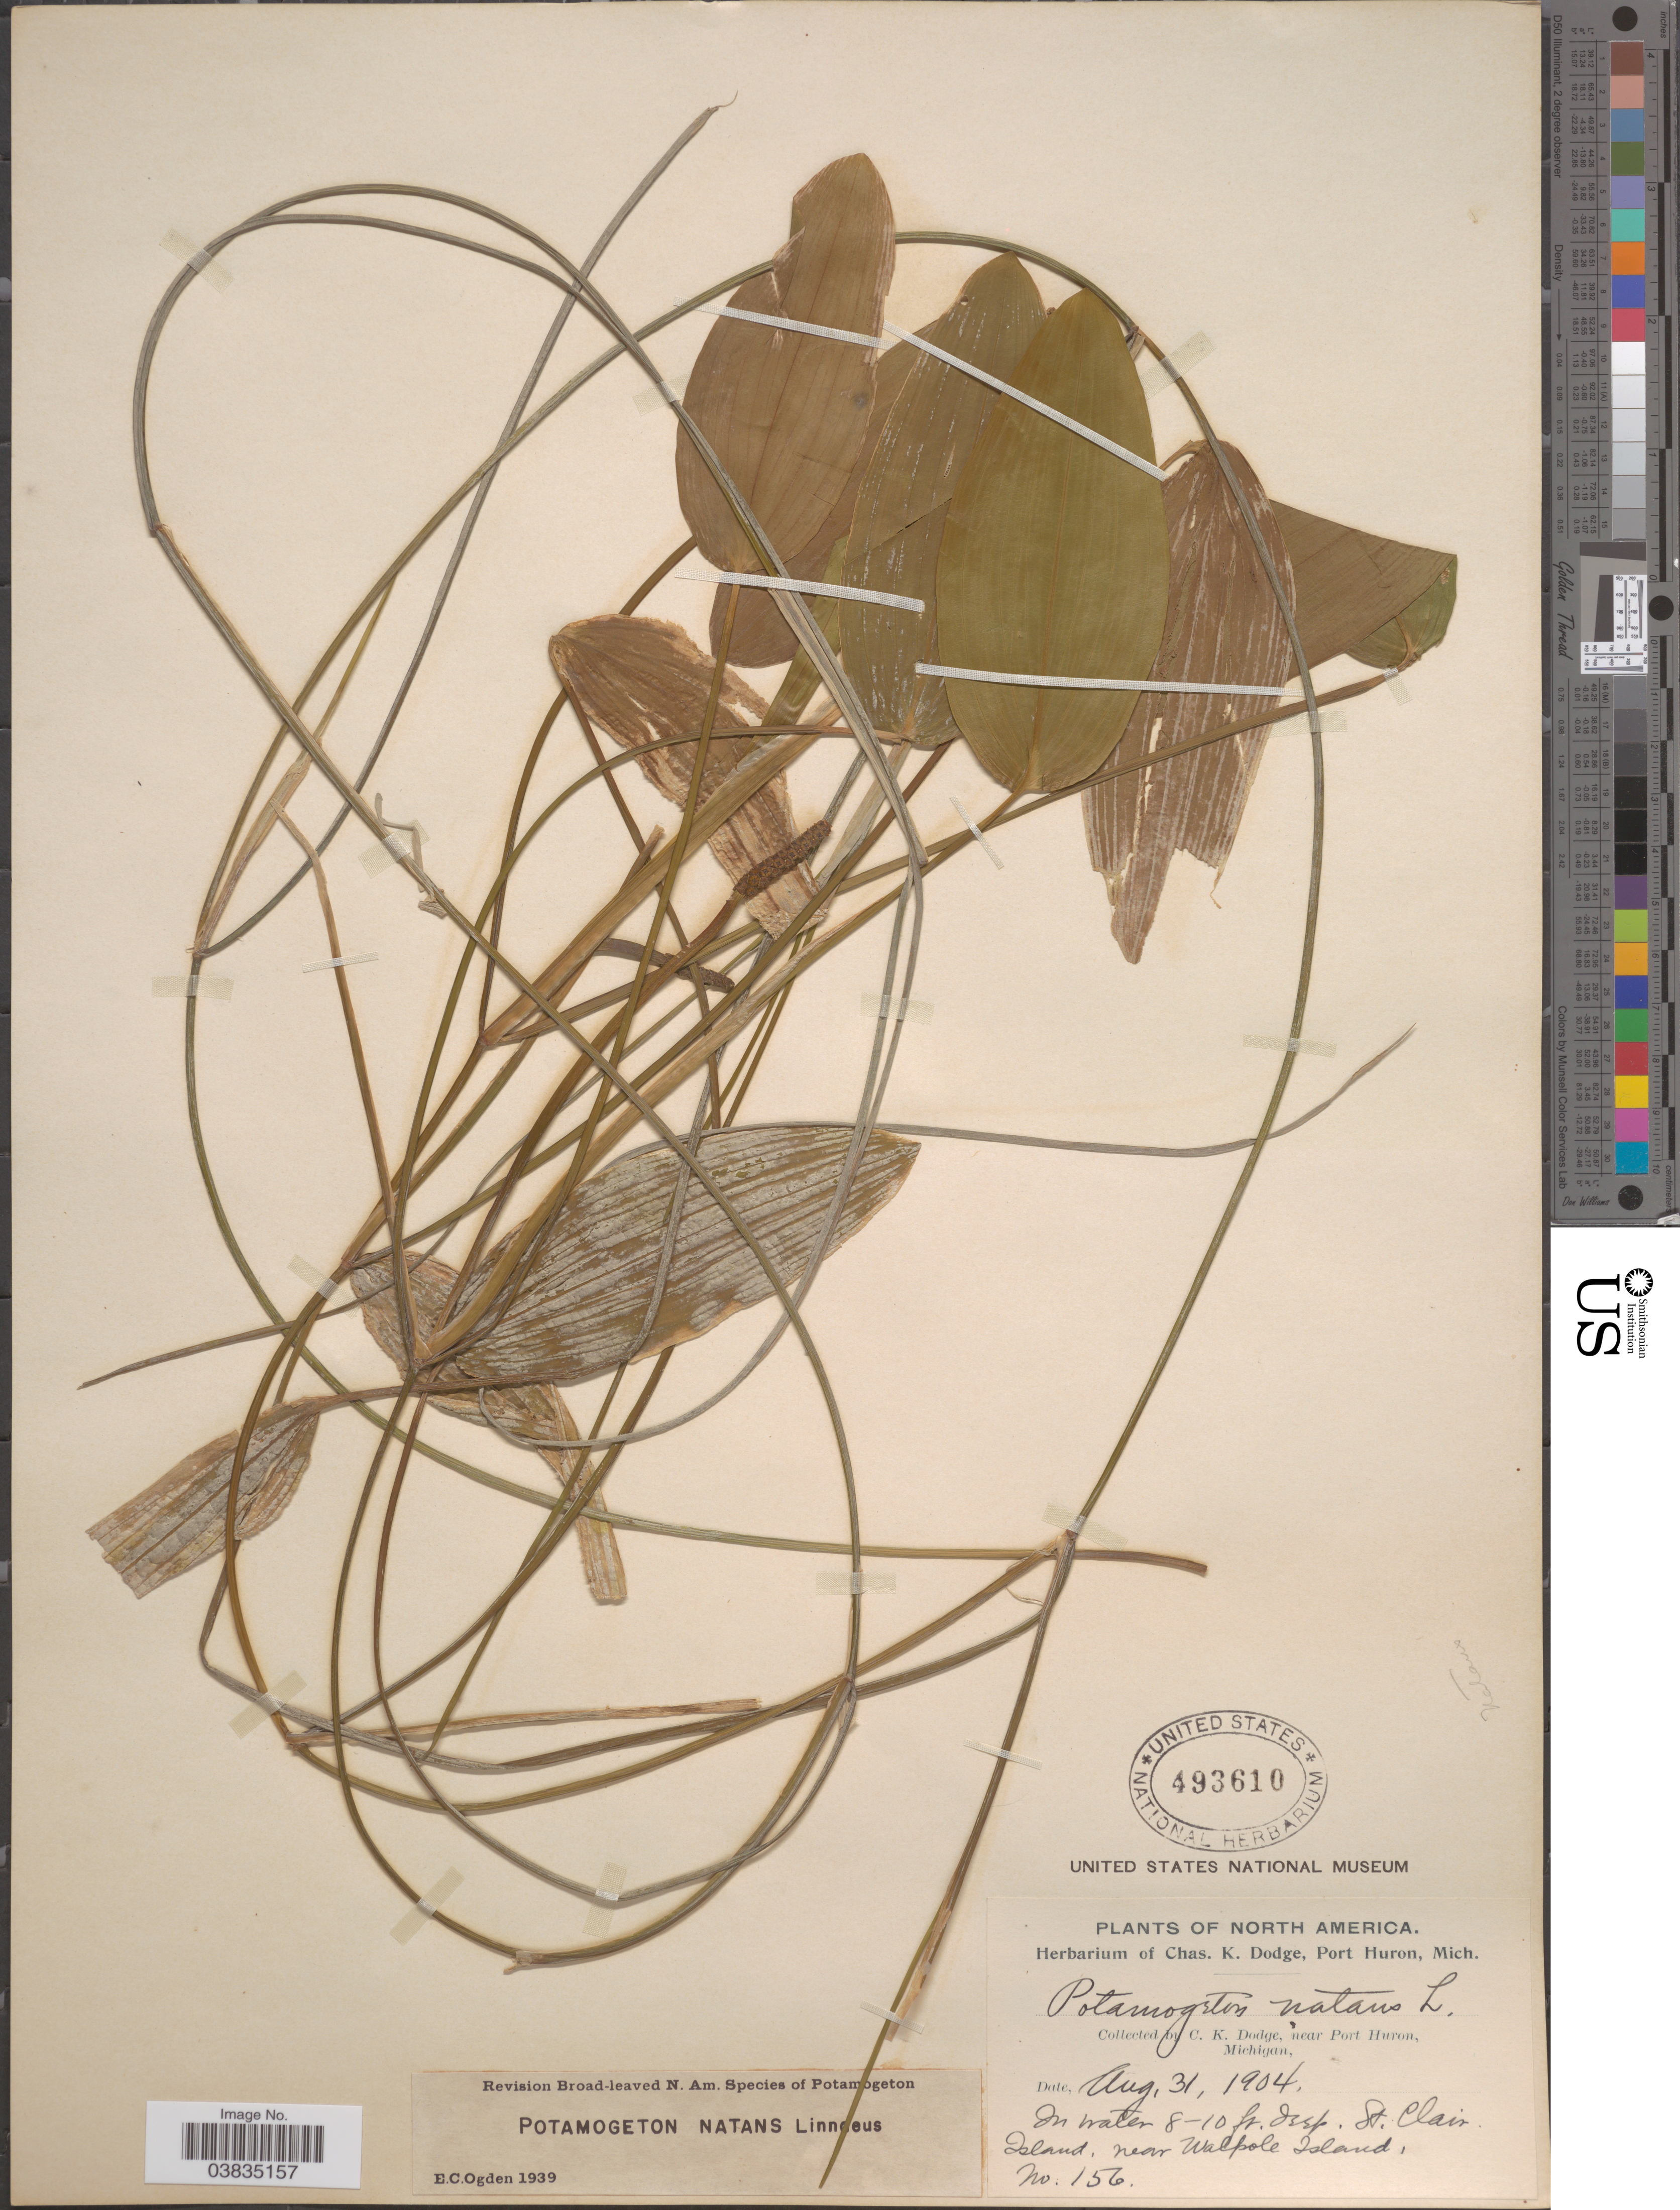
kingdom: Plantae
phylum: Tracheophyta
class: Liliopsida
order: Alismatales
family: Potamogetonaceae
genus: Potamogeton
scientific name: Potamogeton natans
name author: L.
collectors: C. K. Dodge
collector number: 156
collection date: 1904-08-31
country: United States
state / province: Michigan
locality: Near Port Huron. St. Clair Island, near Walpole Island.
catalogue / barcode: US 493610